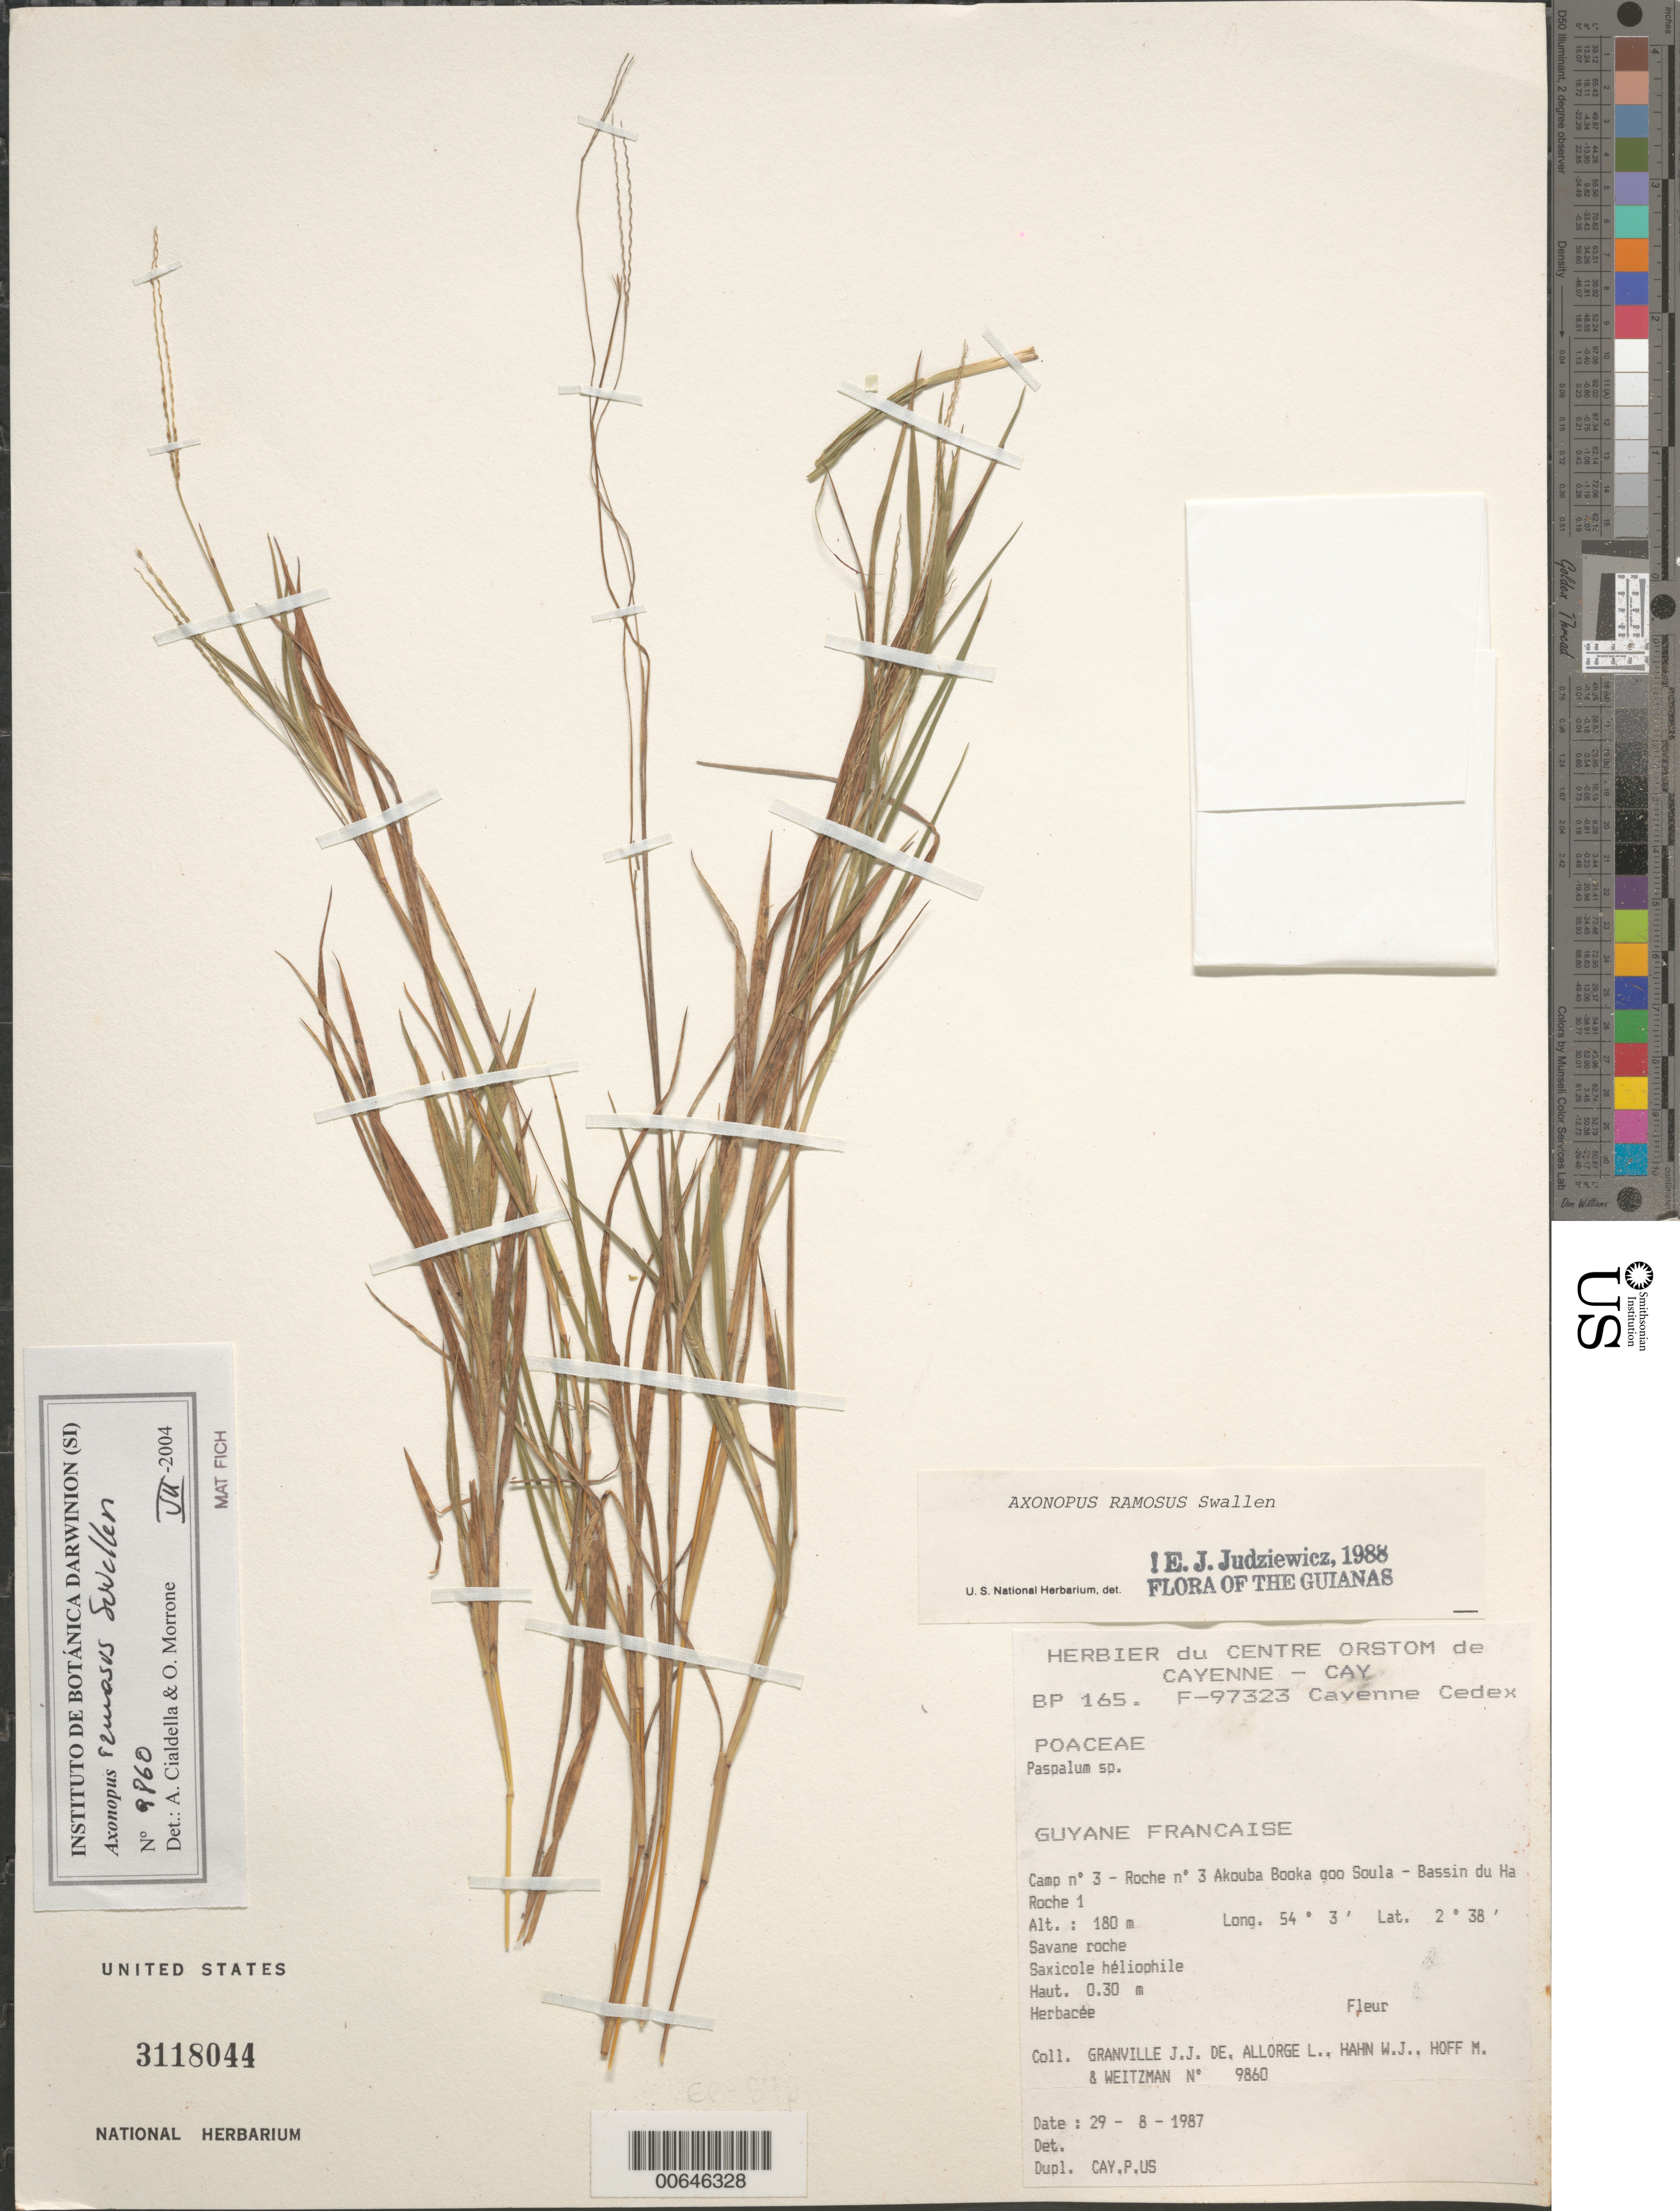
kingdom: Plantae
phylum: Tracheophyta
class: Liliopsida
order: Poales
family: Poaceae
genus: Axonopus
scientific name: Axonopus ramosus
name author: Swallen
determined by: Judziewicz, E. J.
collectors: J.-J. de Granville, L. Allorge, W. J. Hahn, M. Hoff & A. L. Weitzman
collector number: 9860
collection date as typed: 29-Aug-24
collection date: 1924-08-29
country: French Guiana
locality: Akouba Booka goo Soula, Camp #3, Roche no. 3, Bassin du Haut-Marouini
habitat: Savane roche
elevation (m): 180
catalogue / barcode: US 3118044